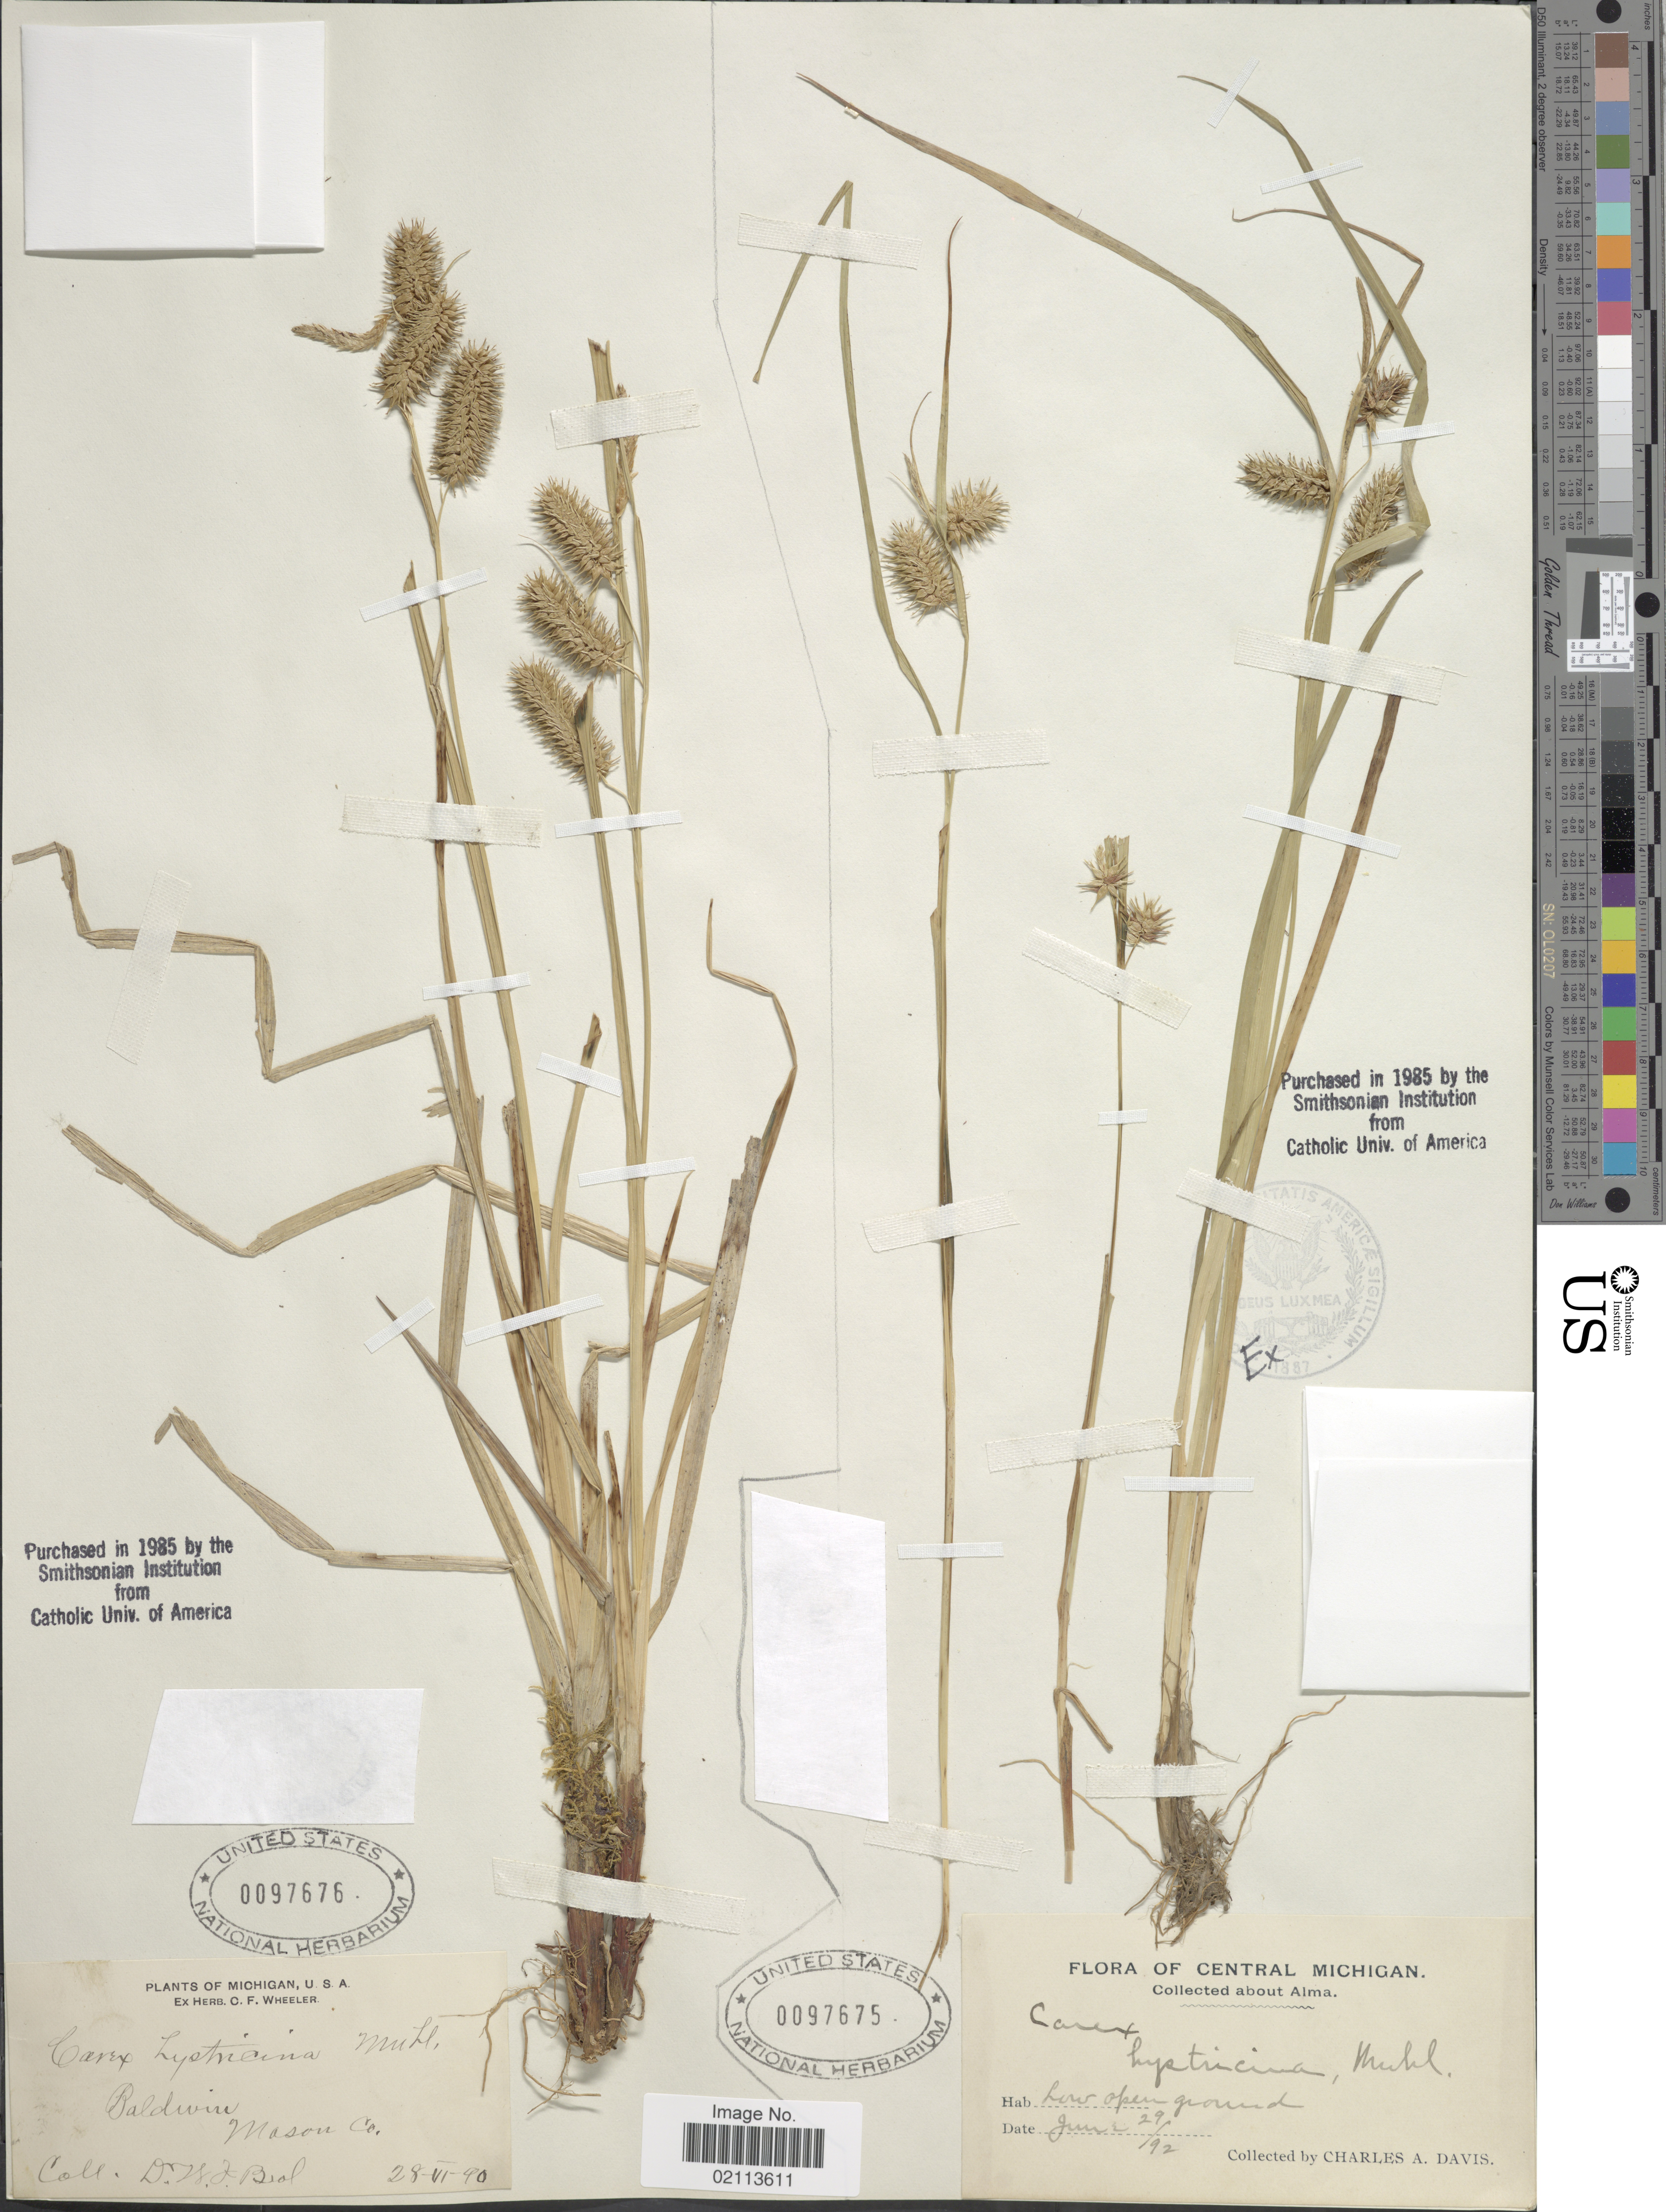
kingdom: Plantae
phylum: Tracheophyta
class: Liliopsida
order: Poales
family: Cyperaceae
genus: Carex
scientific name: Carex hystericina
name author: Muhl. ex Willd.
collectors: J. Brol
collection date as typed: Transcribed d/m/y: 28/6/90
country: United States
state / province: Michigan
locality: Baldwin, Mason Co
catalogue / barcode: US 97676-2